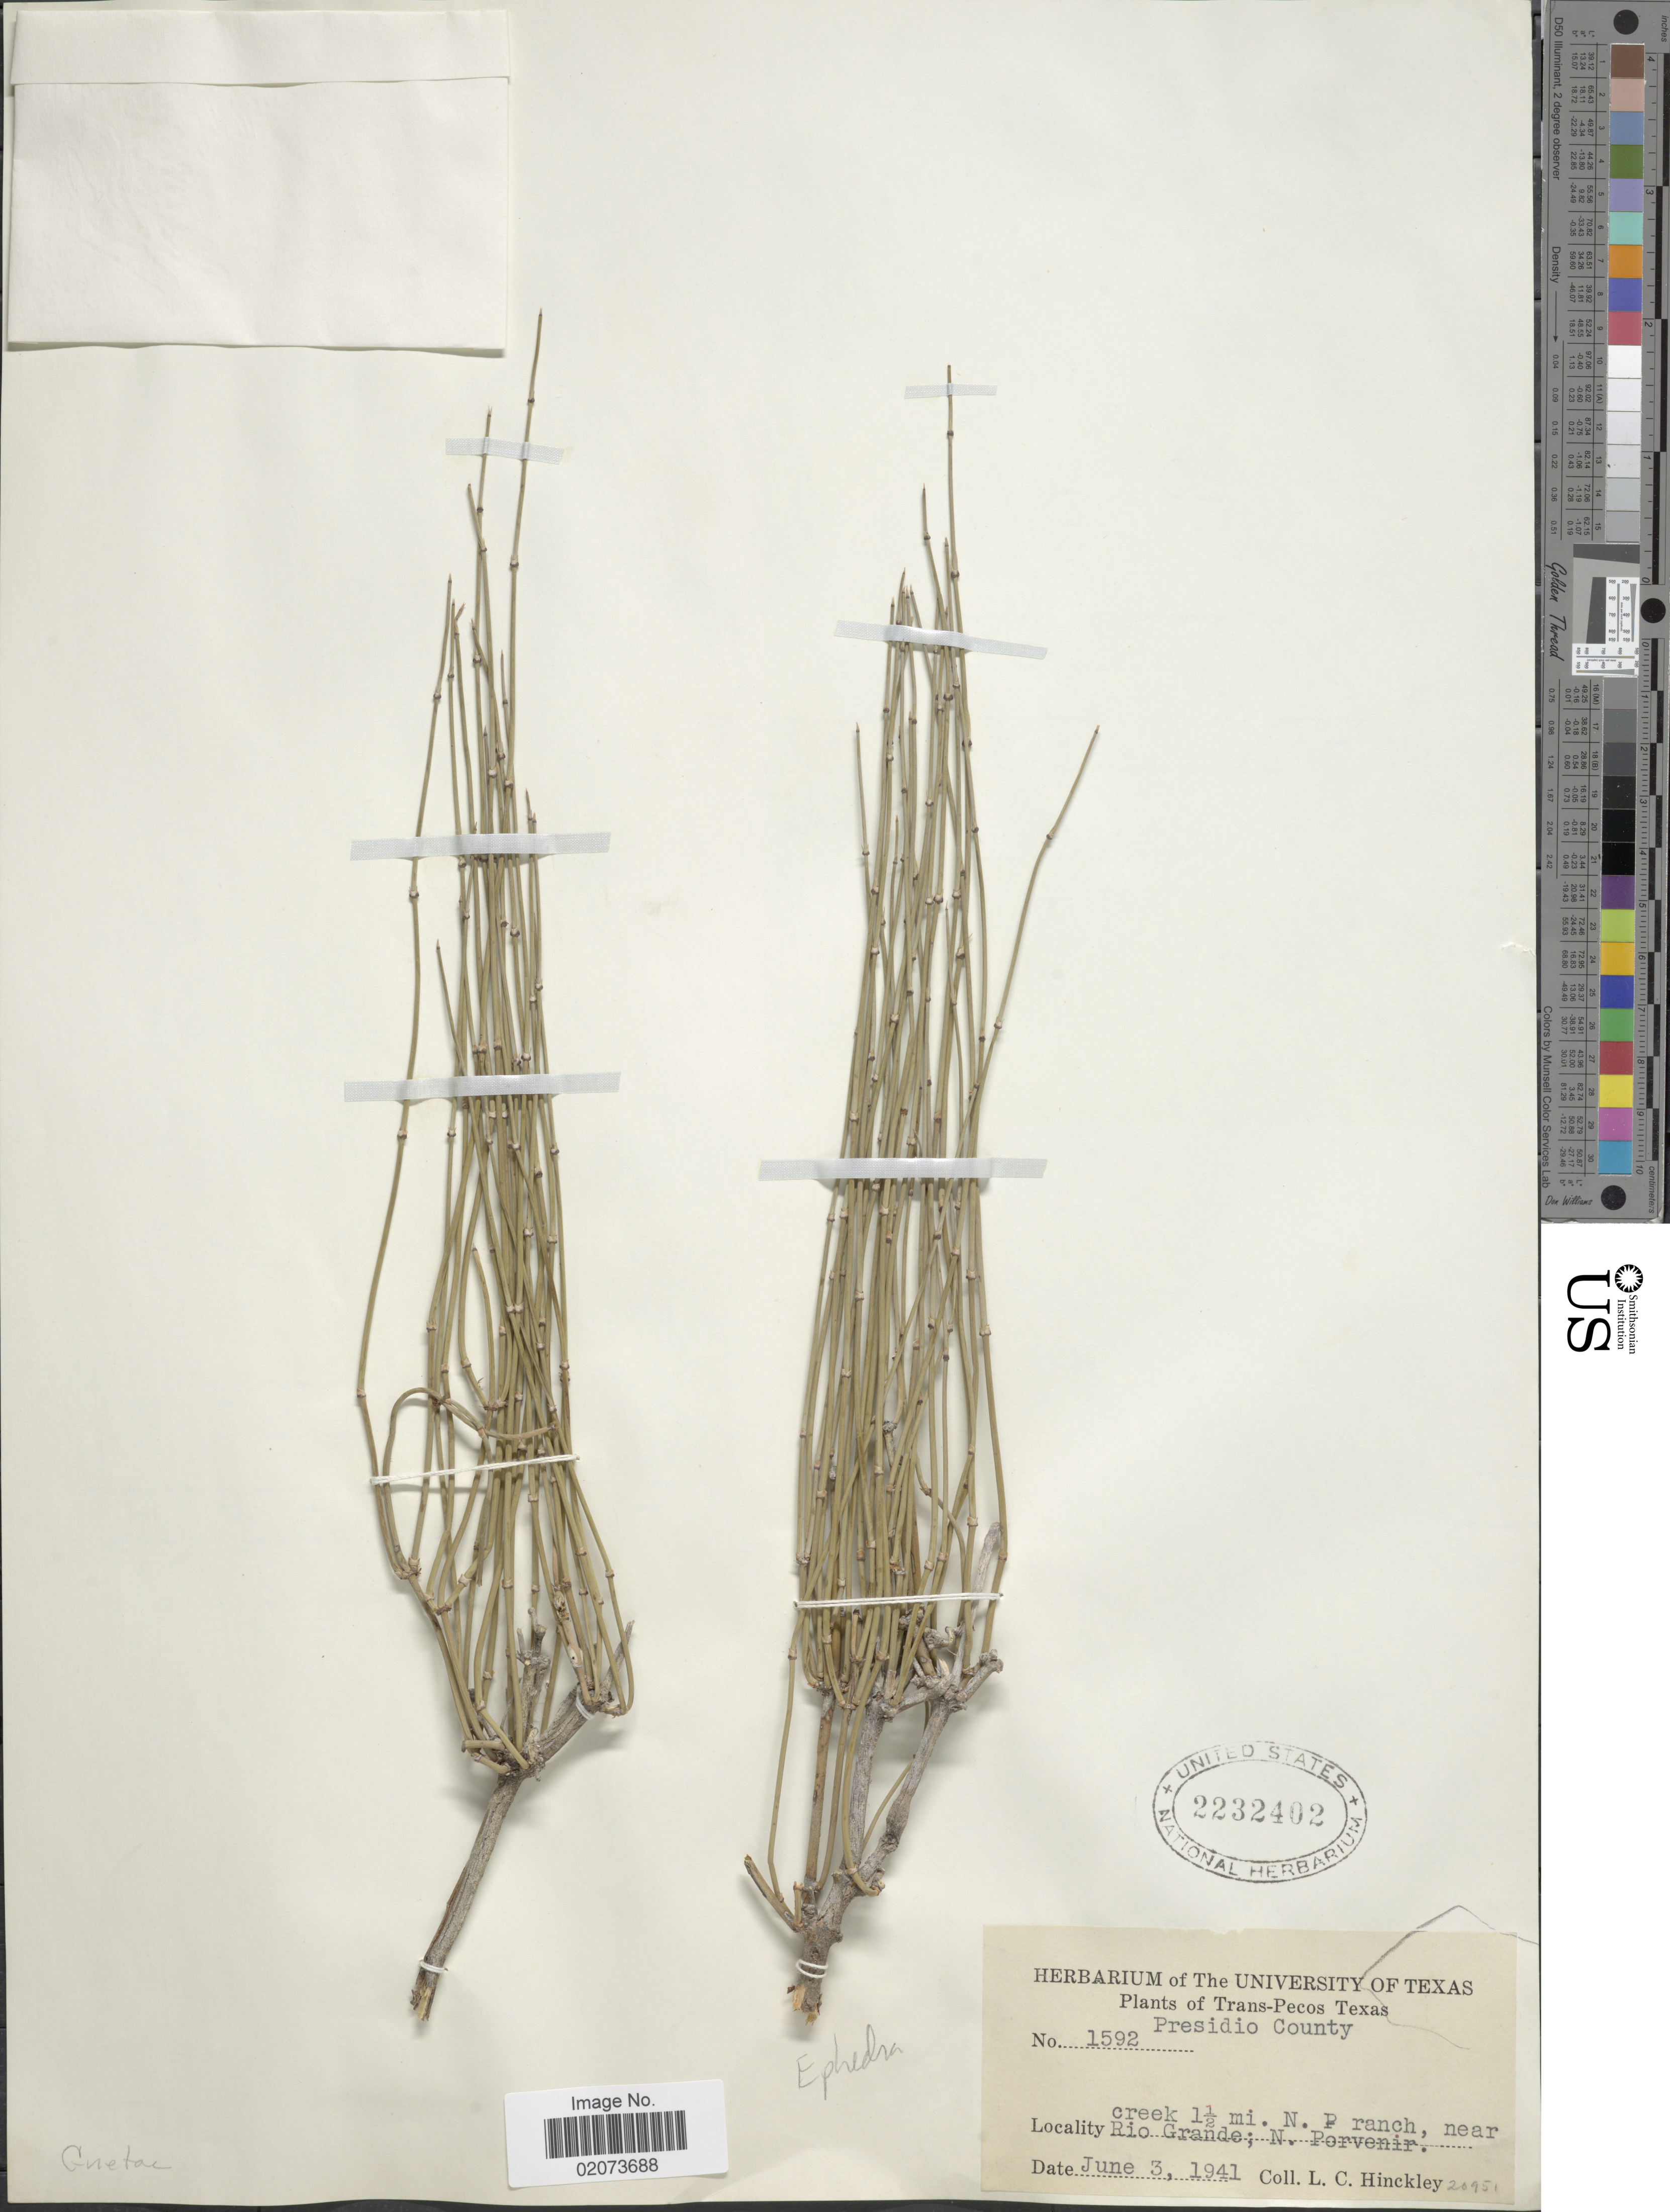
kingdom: Plantae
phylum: Tracheophyta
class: Gnetopsida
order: Ephedrales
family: Ephedraceae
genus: Ephedra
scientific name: Ephedra sp.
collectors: L. Hinckley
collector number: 1592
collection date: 1941-06-03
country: United States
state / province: Texas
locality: Trans-Pecos, Presidio County, creek 11/2 mi. N.P. ranch, near Rio Grande; N. Porvenir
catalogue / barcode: US 2232402